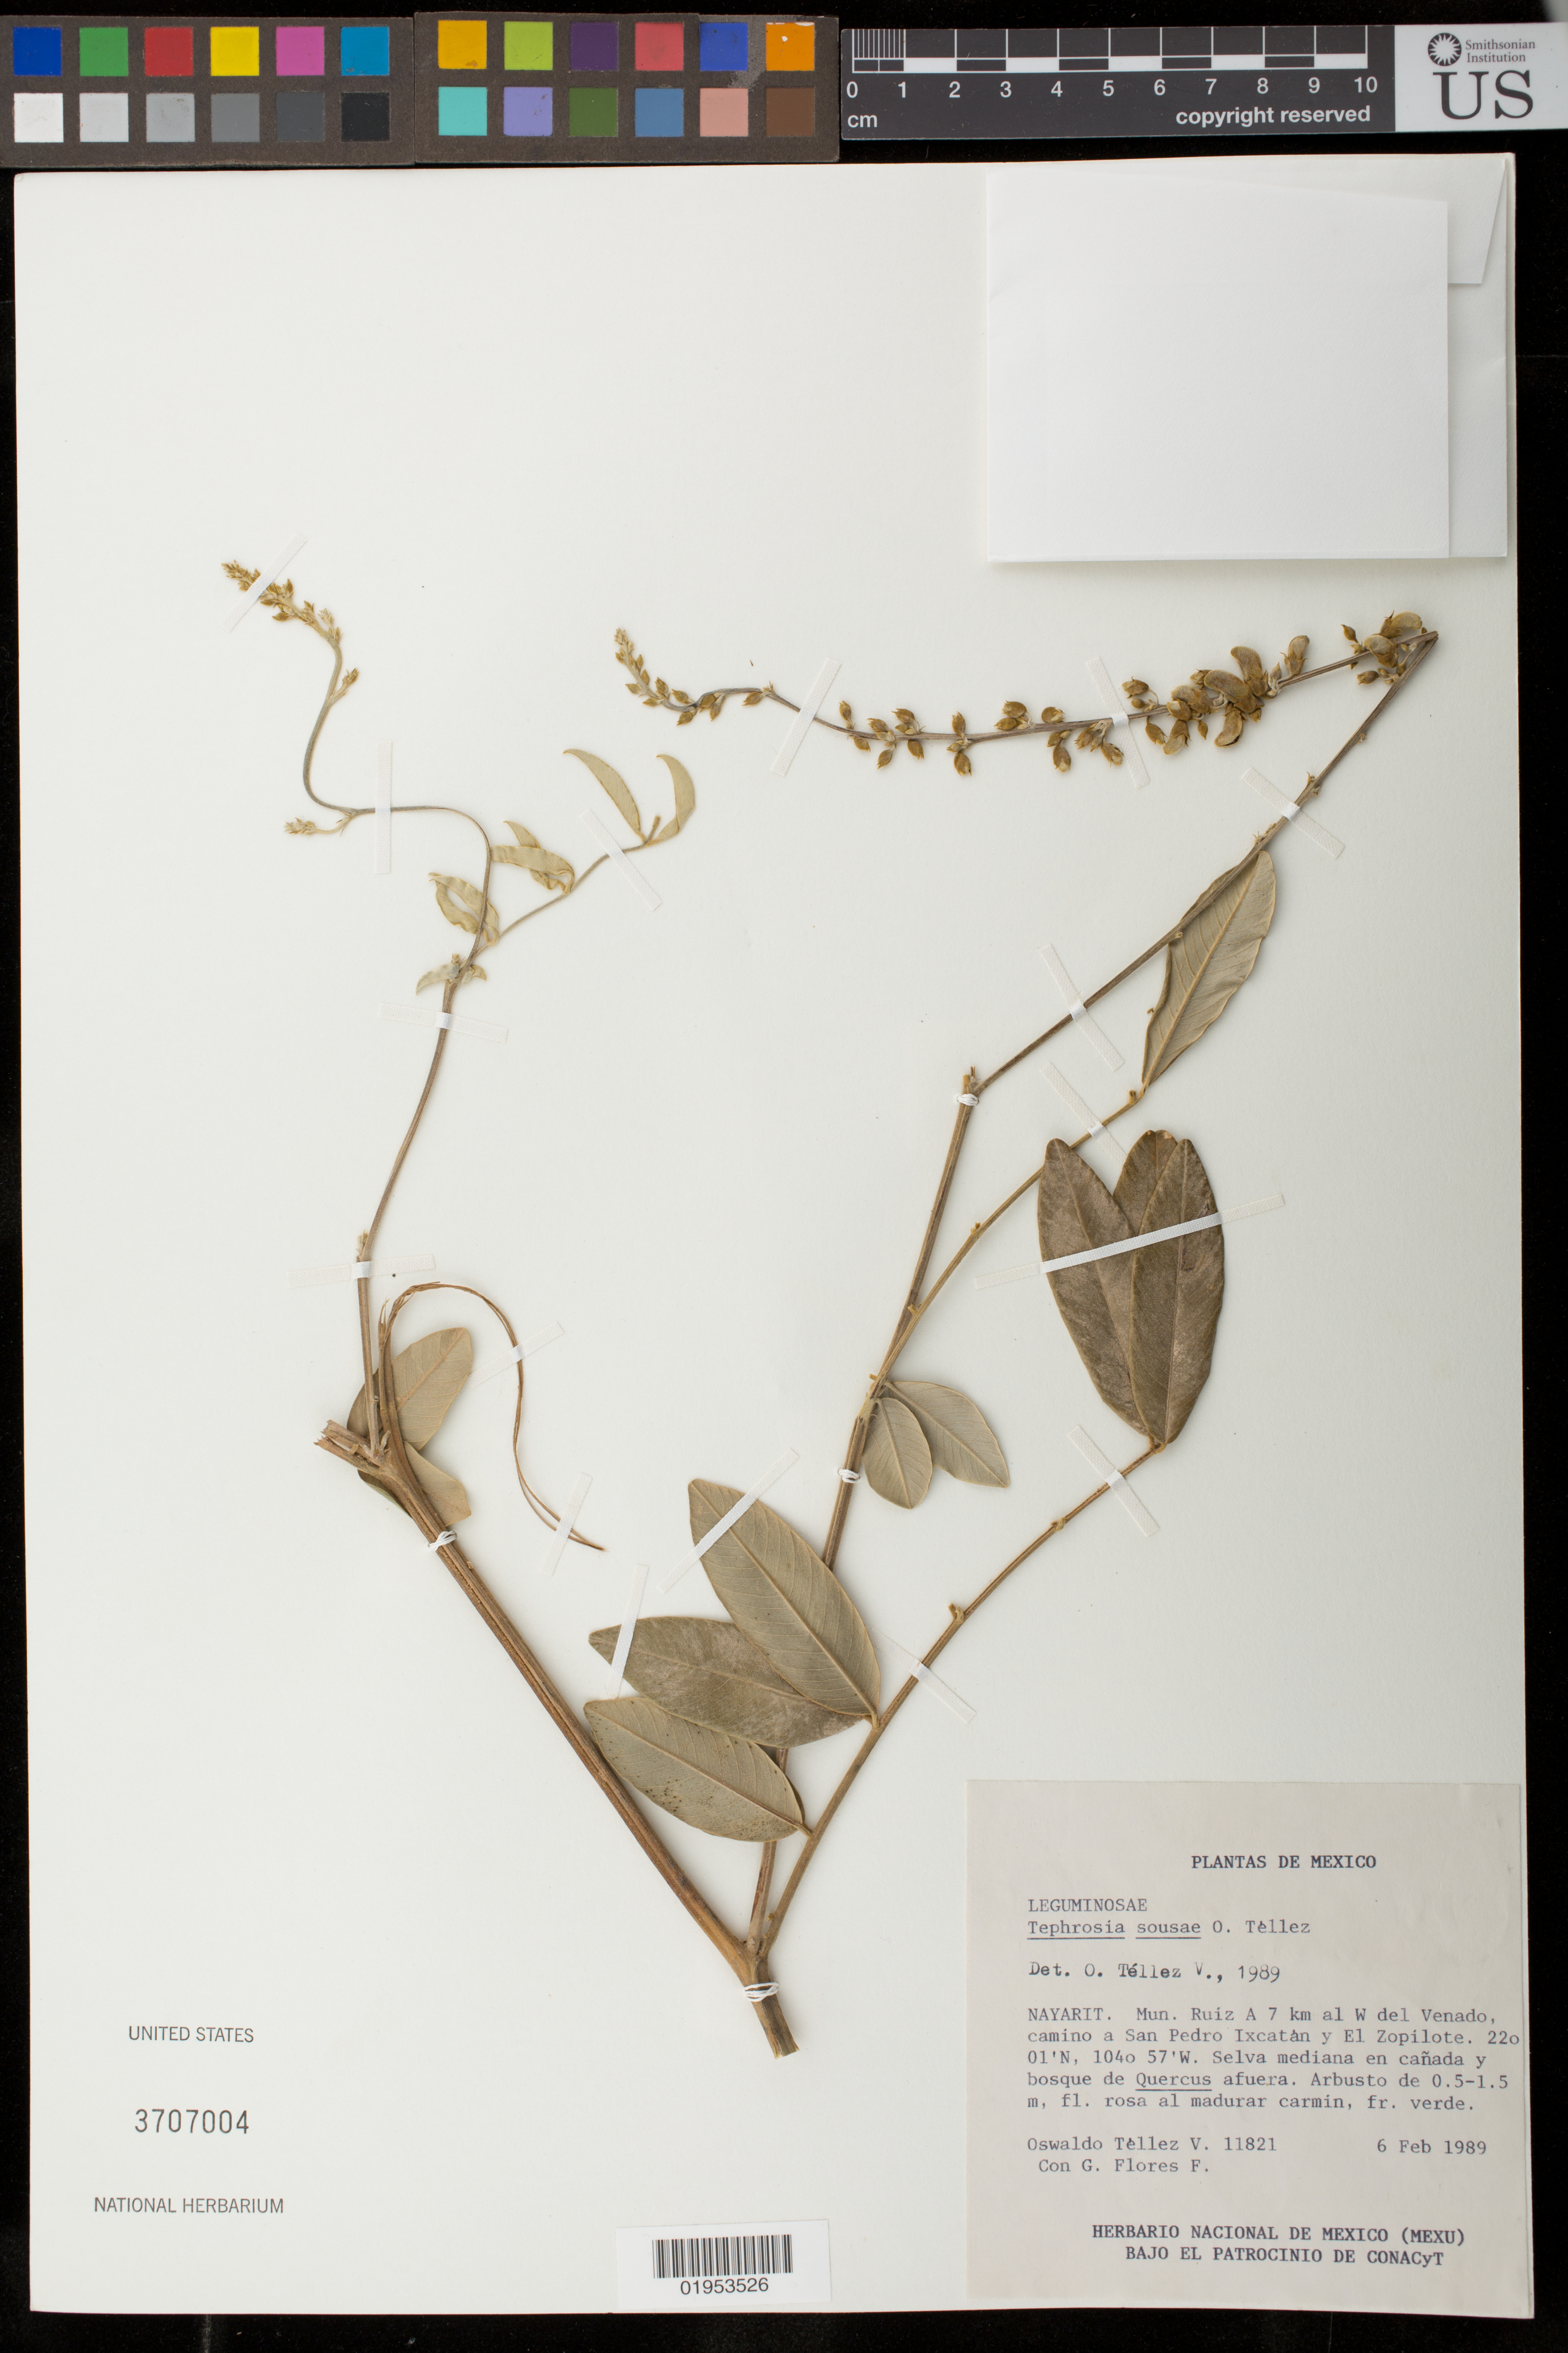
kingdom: Plantae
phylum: Tracheophyta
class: Magnoliopsida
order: Fabales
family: Fabaceae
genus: Tephrosia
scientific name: Tephrosia sousae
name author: O. Téllez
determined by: Téllez V., Oswaldo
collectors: O. Téllez V. & G. Flores F.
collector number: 11821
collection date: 1989-02-06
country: Mexico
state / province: Nayarit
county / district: Ruiz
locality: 7 km. al W del Venado, camino a San Pedro Ixcatán y El Zapilote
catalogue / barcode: US 3707004